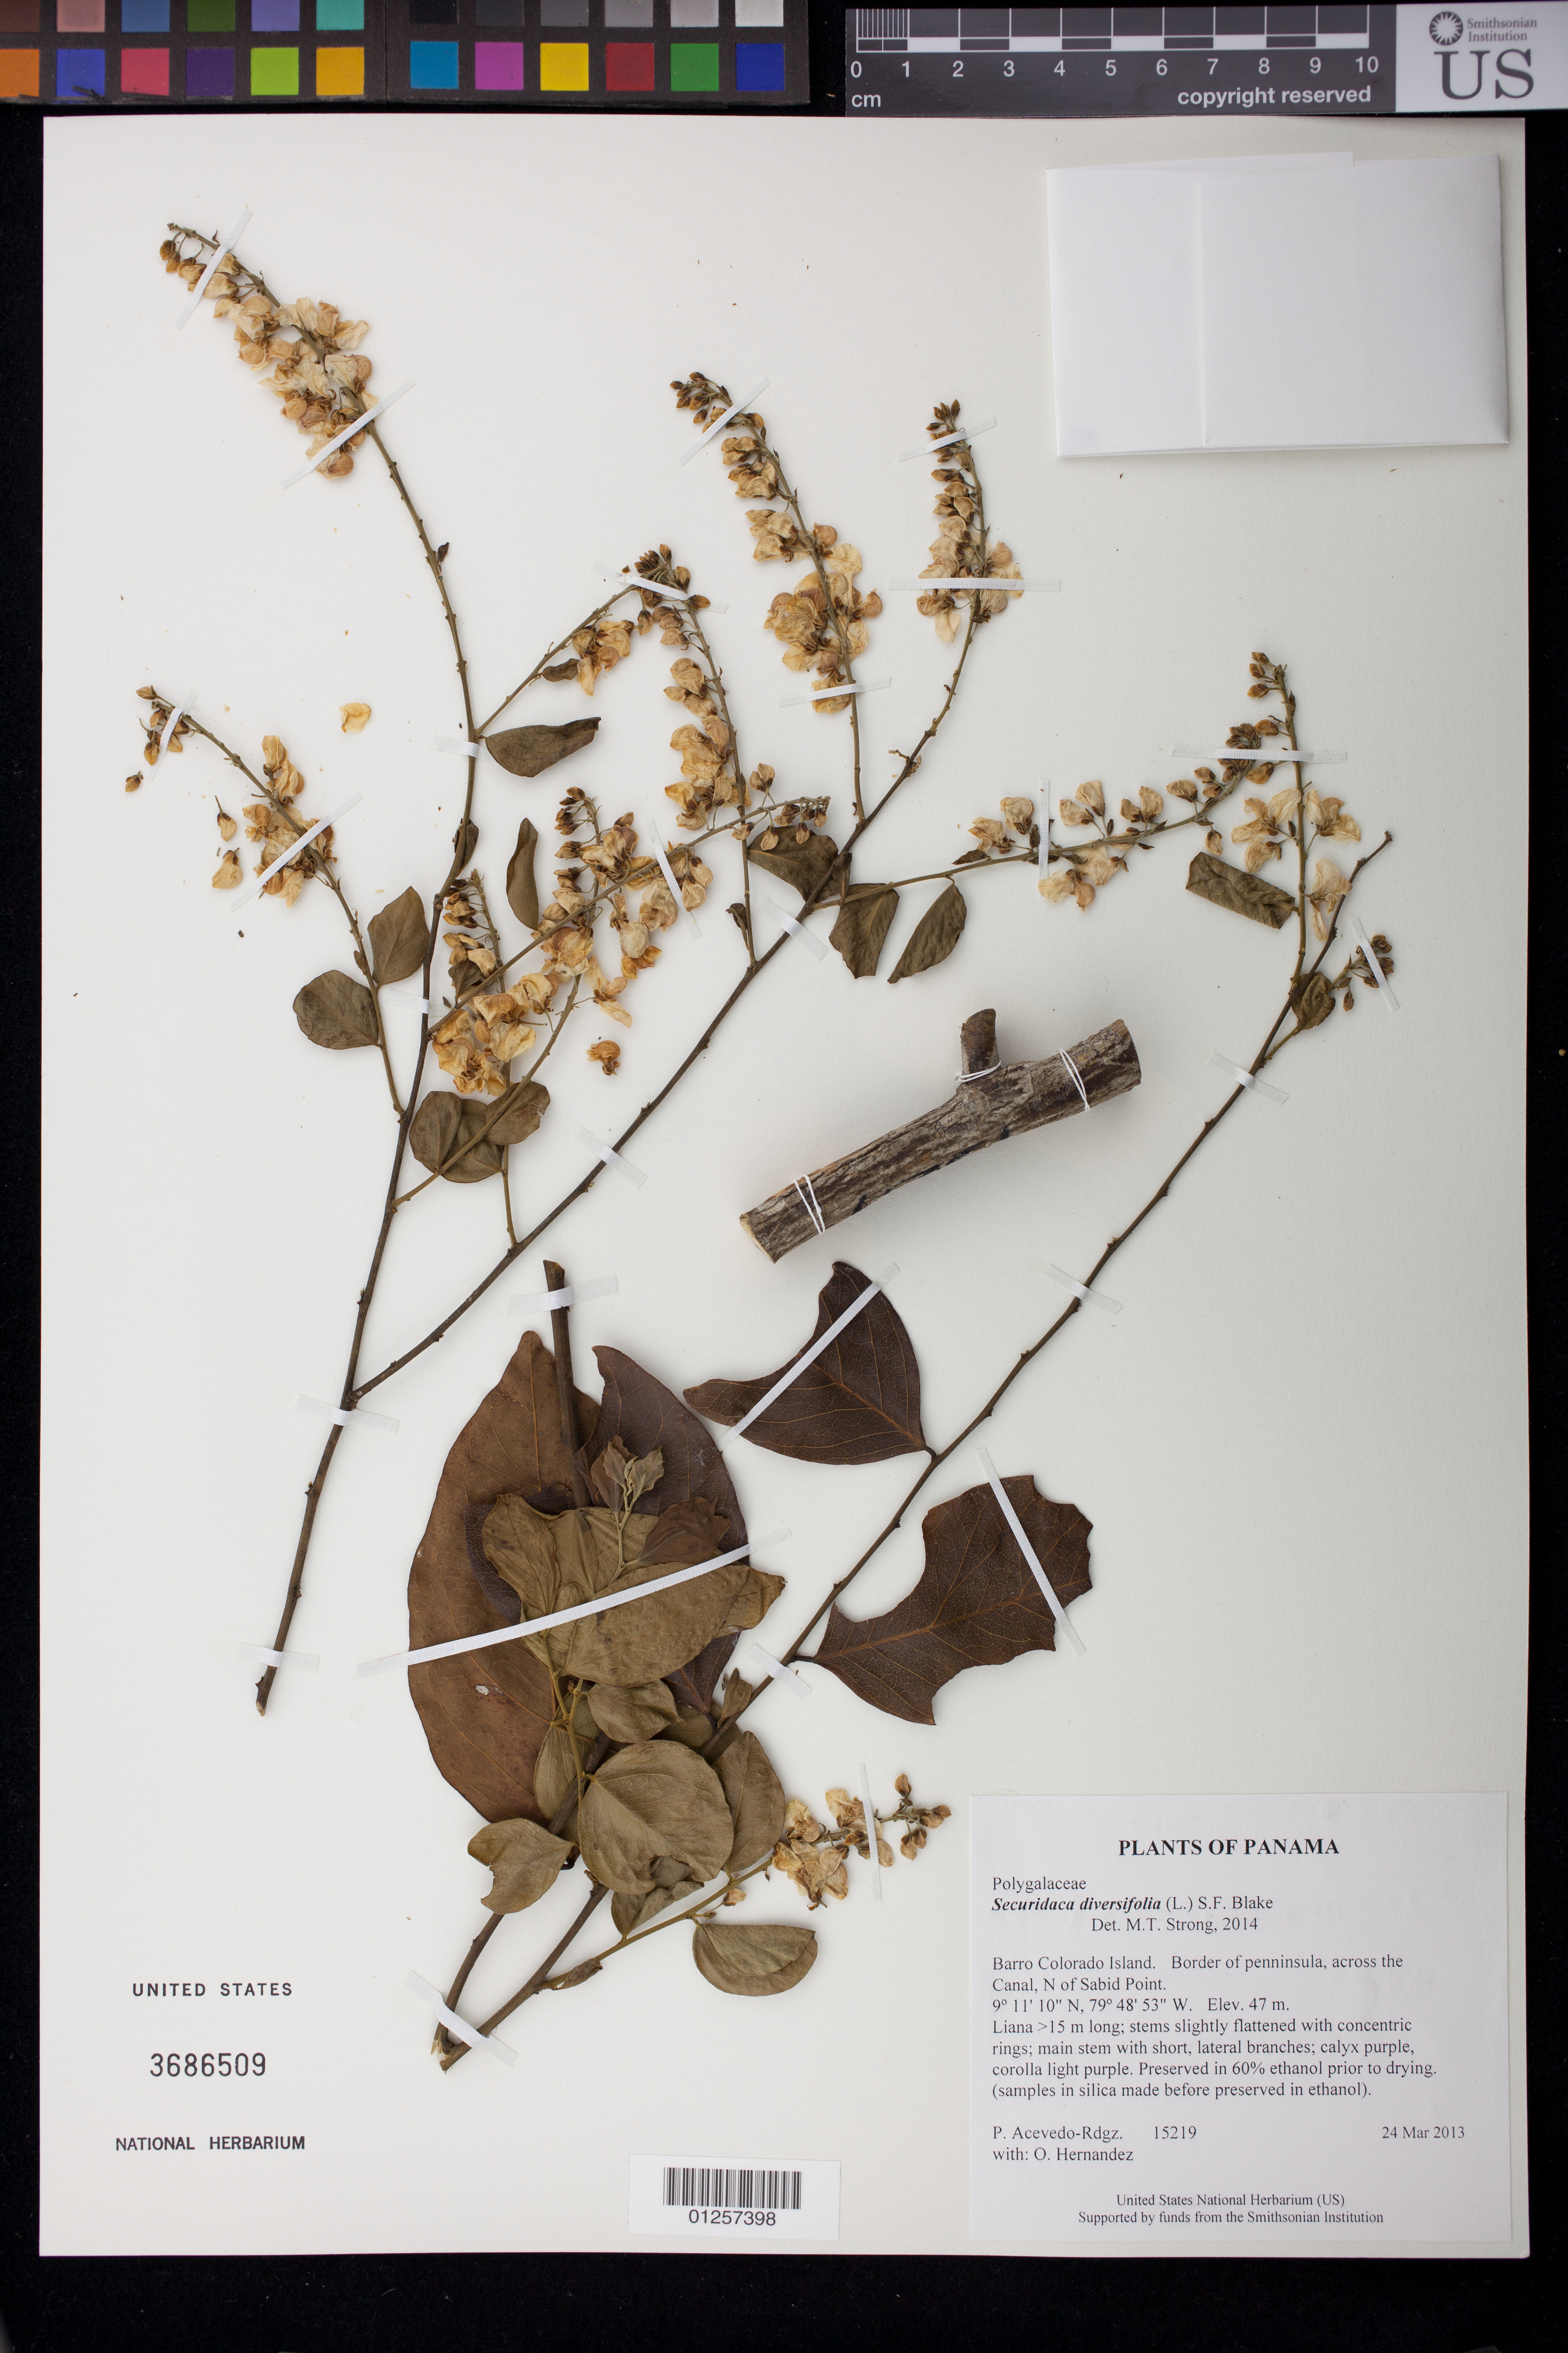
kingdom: Plantae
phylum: Tracheophyta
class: Magnoliopsida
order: Fabales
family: Polygalaceae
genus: Securidaca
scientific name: Securidaca diversifolia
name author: (L.) S.F. Blake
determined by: Strong, M. T., (US), Smithsonian Institution - National Museum of Natural History (UNITED STATES)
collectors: P. Acevedo-Rodr. & O. Hernandez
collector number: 15219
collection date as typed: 24 Mar 2013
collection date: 2013-03-24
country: Panama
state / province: Panamá Oeste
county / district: Canal Zone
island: Barro Colorado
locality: Border of penninsula, across the Canal, N of Sabid Point.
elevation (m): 47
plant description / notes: US, PMA, SCZ, NY, MO, GH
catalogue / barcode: US 3686509